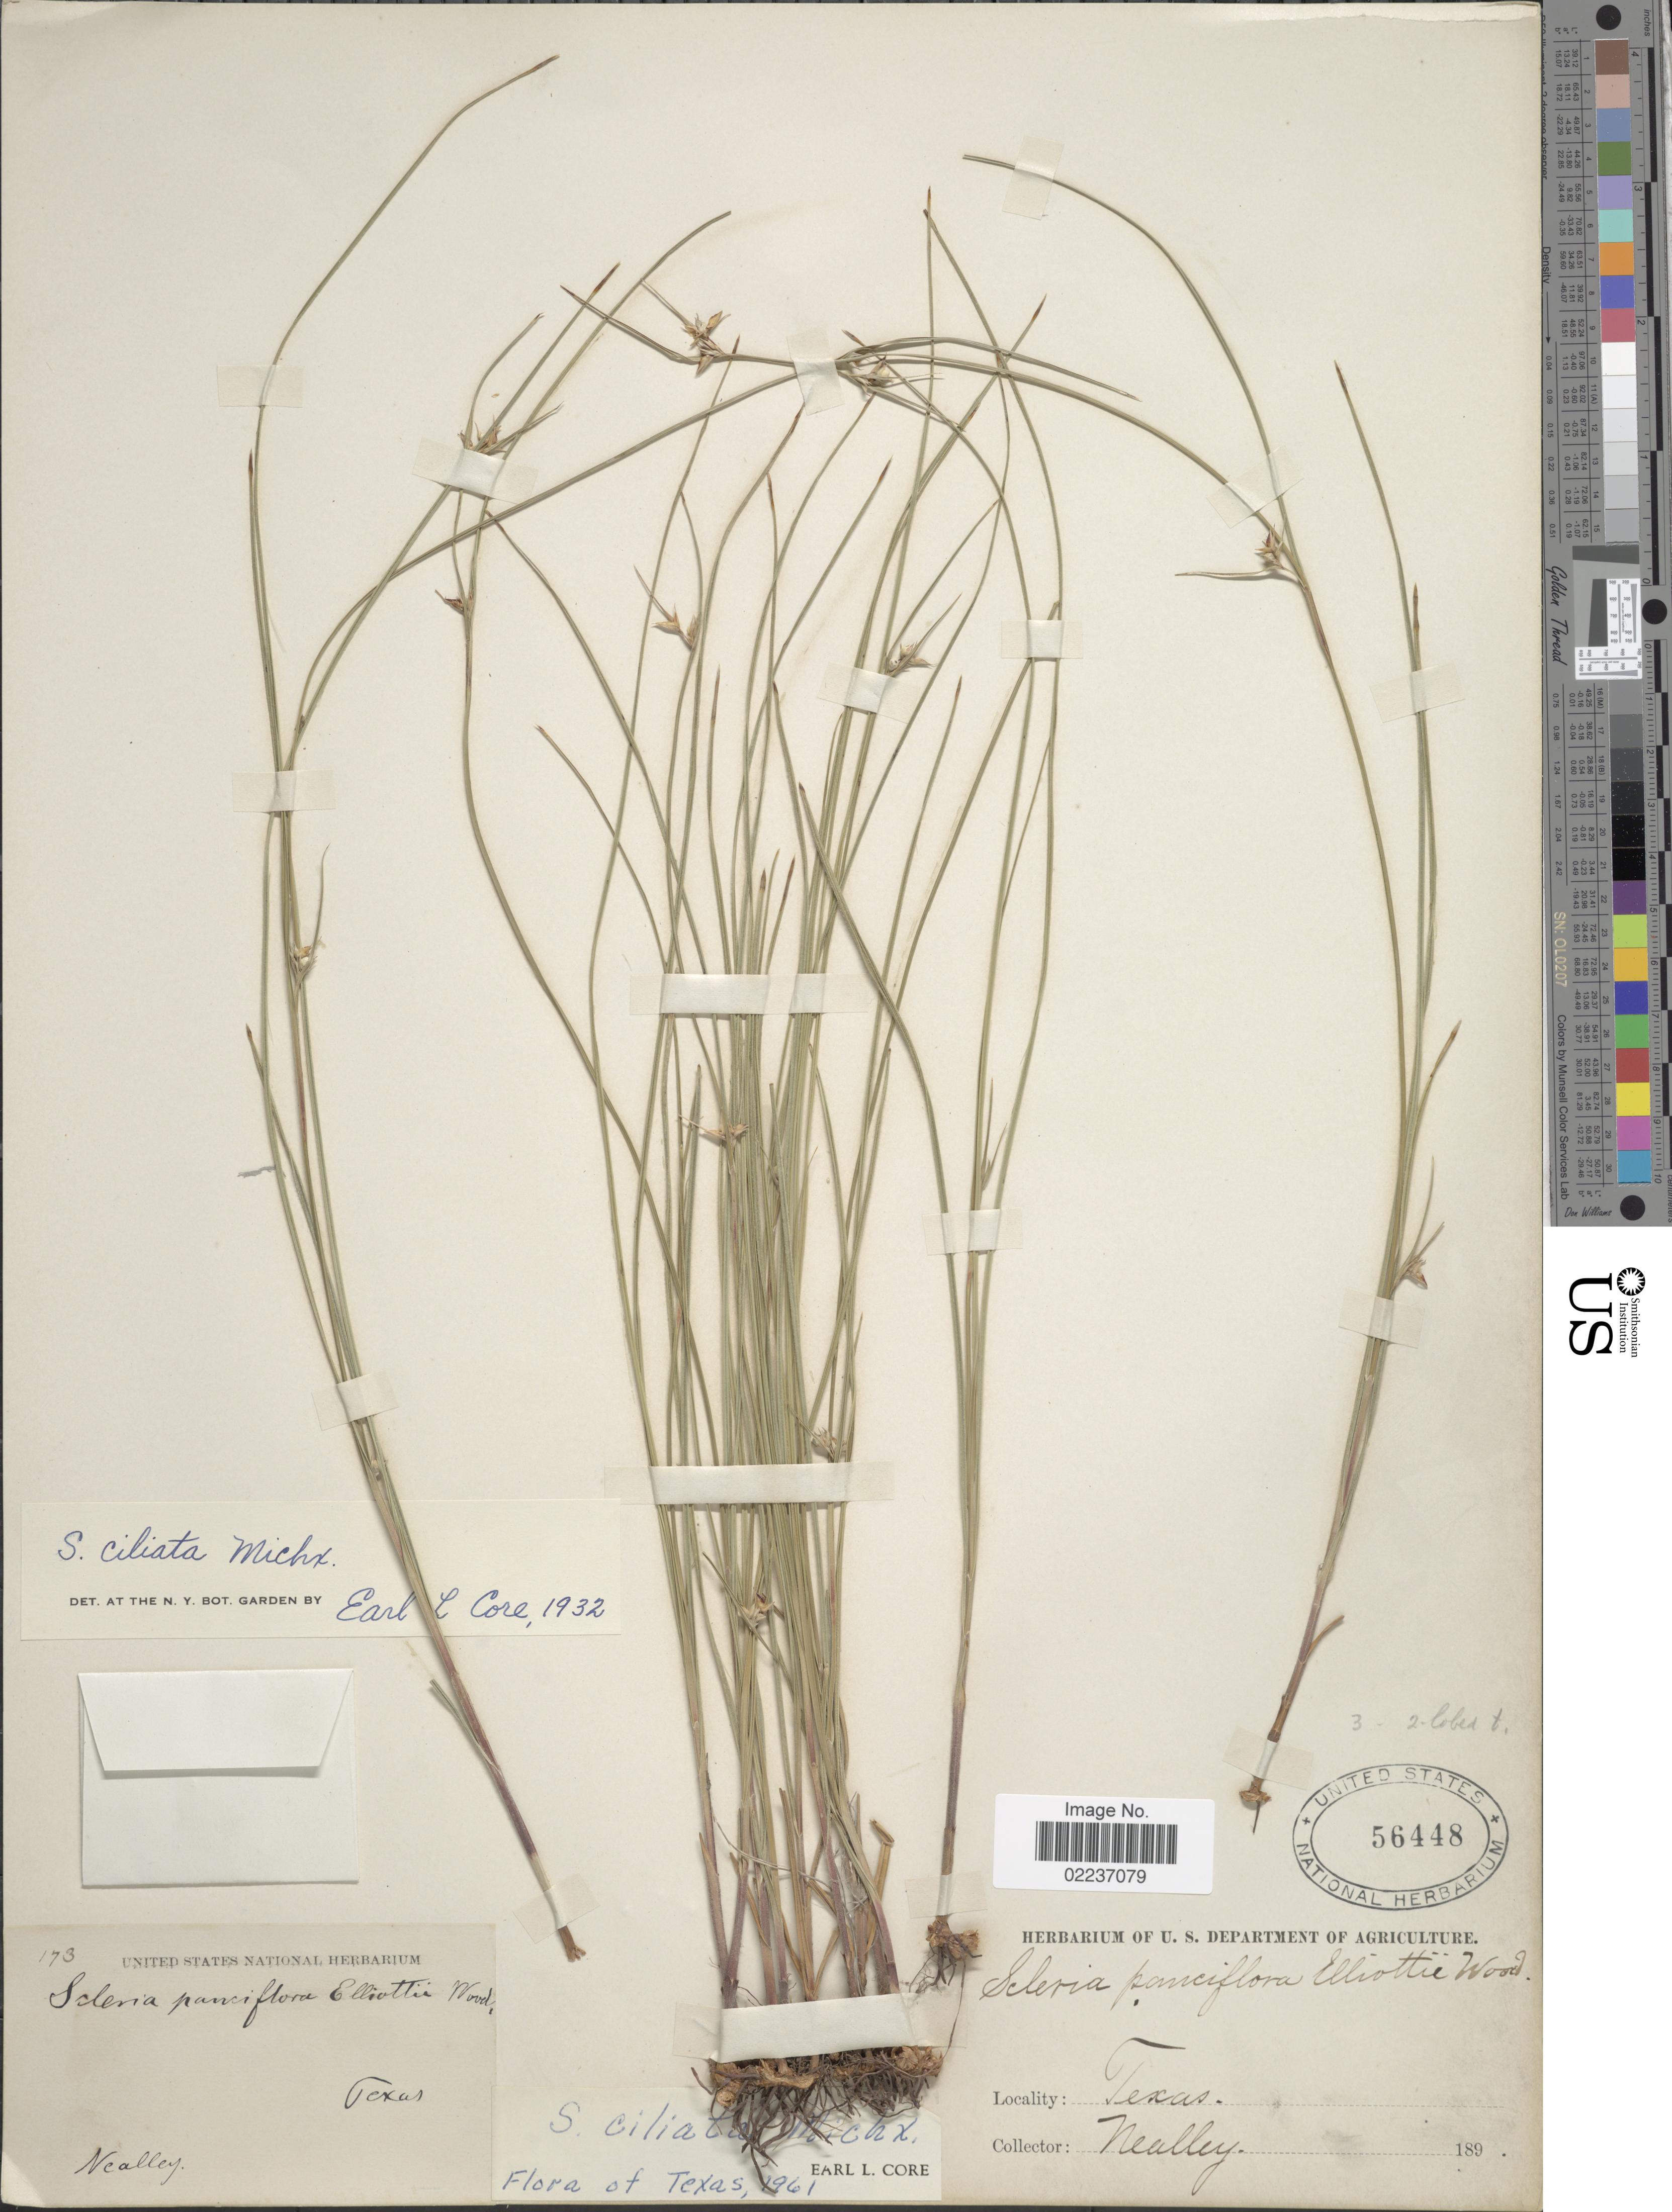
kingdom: Plantae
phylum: Tracheophyta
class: Liliopsida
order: Poales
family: Cyperaceae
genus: Scleria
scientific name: Scleria ciliata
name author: Michx.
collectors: Nealley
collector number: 173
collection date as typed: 189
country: United States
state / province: Texas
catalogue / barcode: US 56448